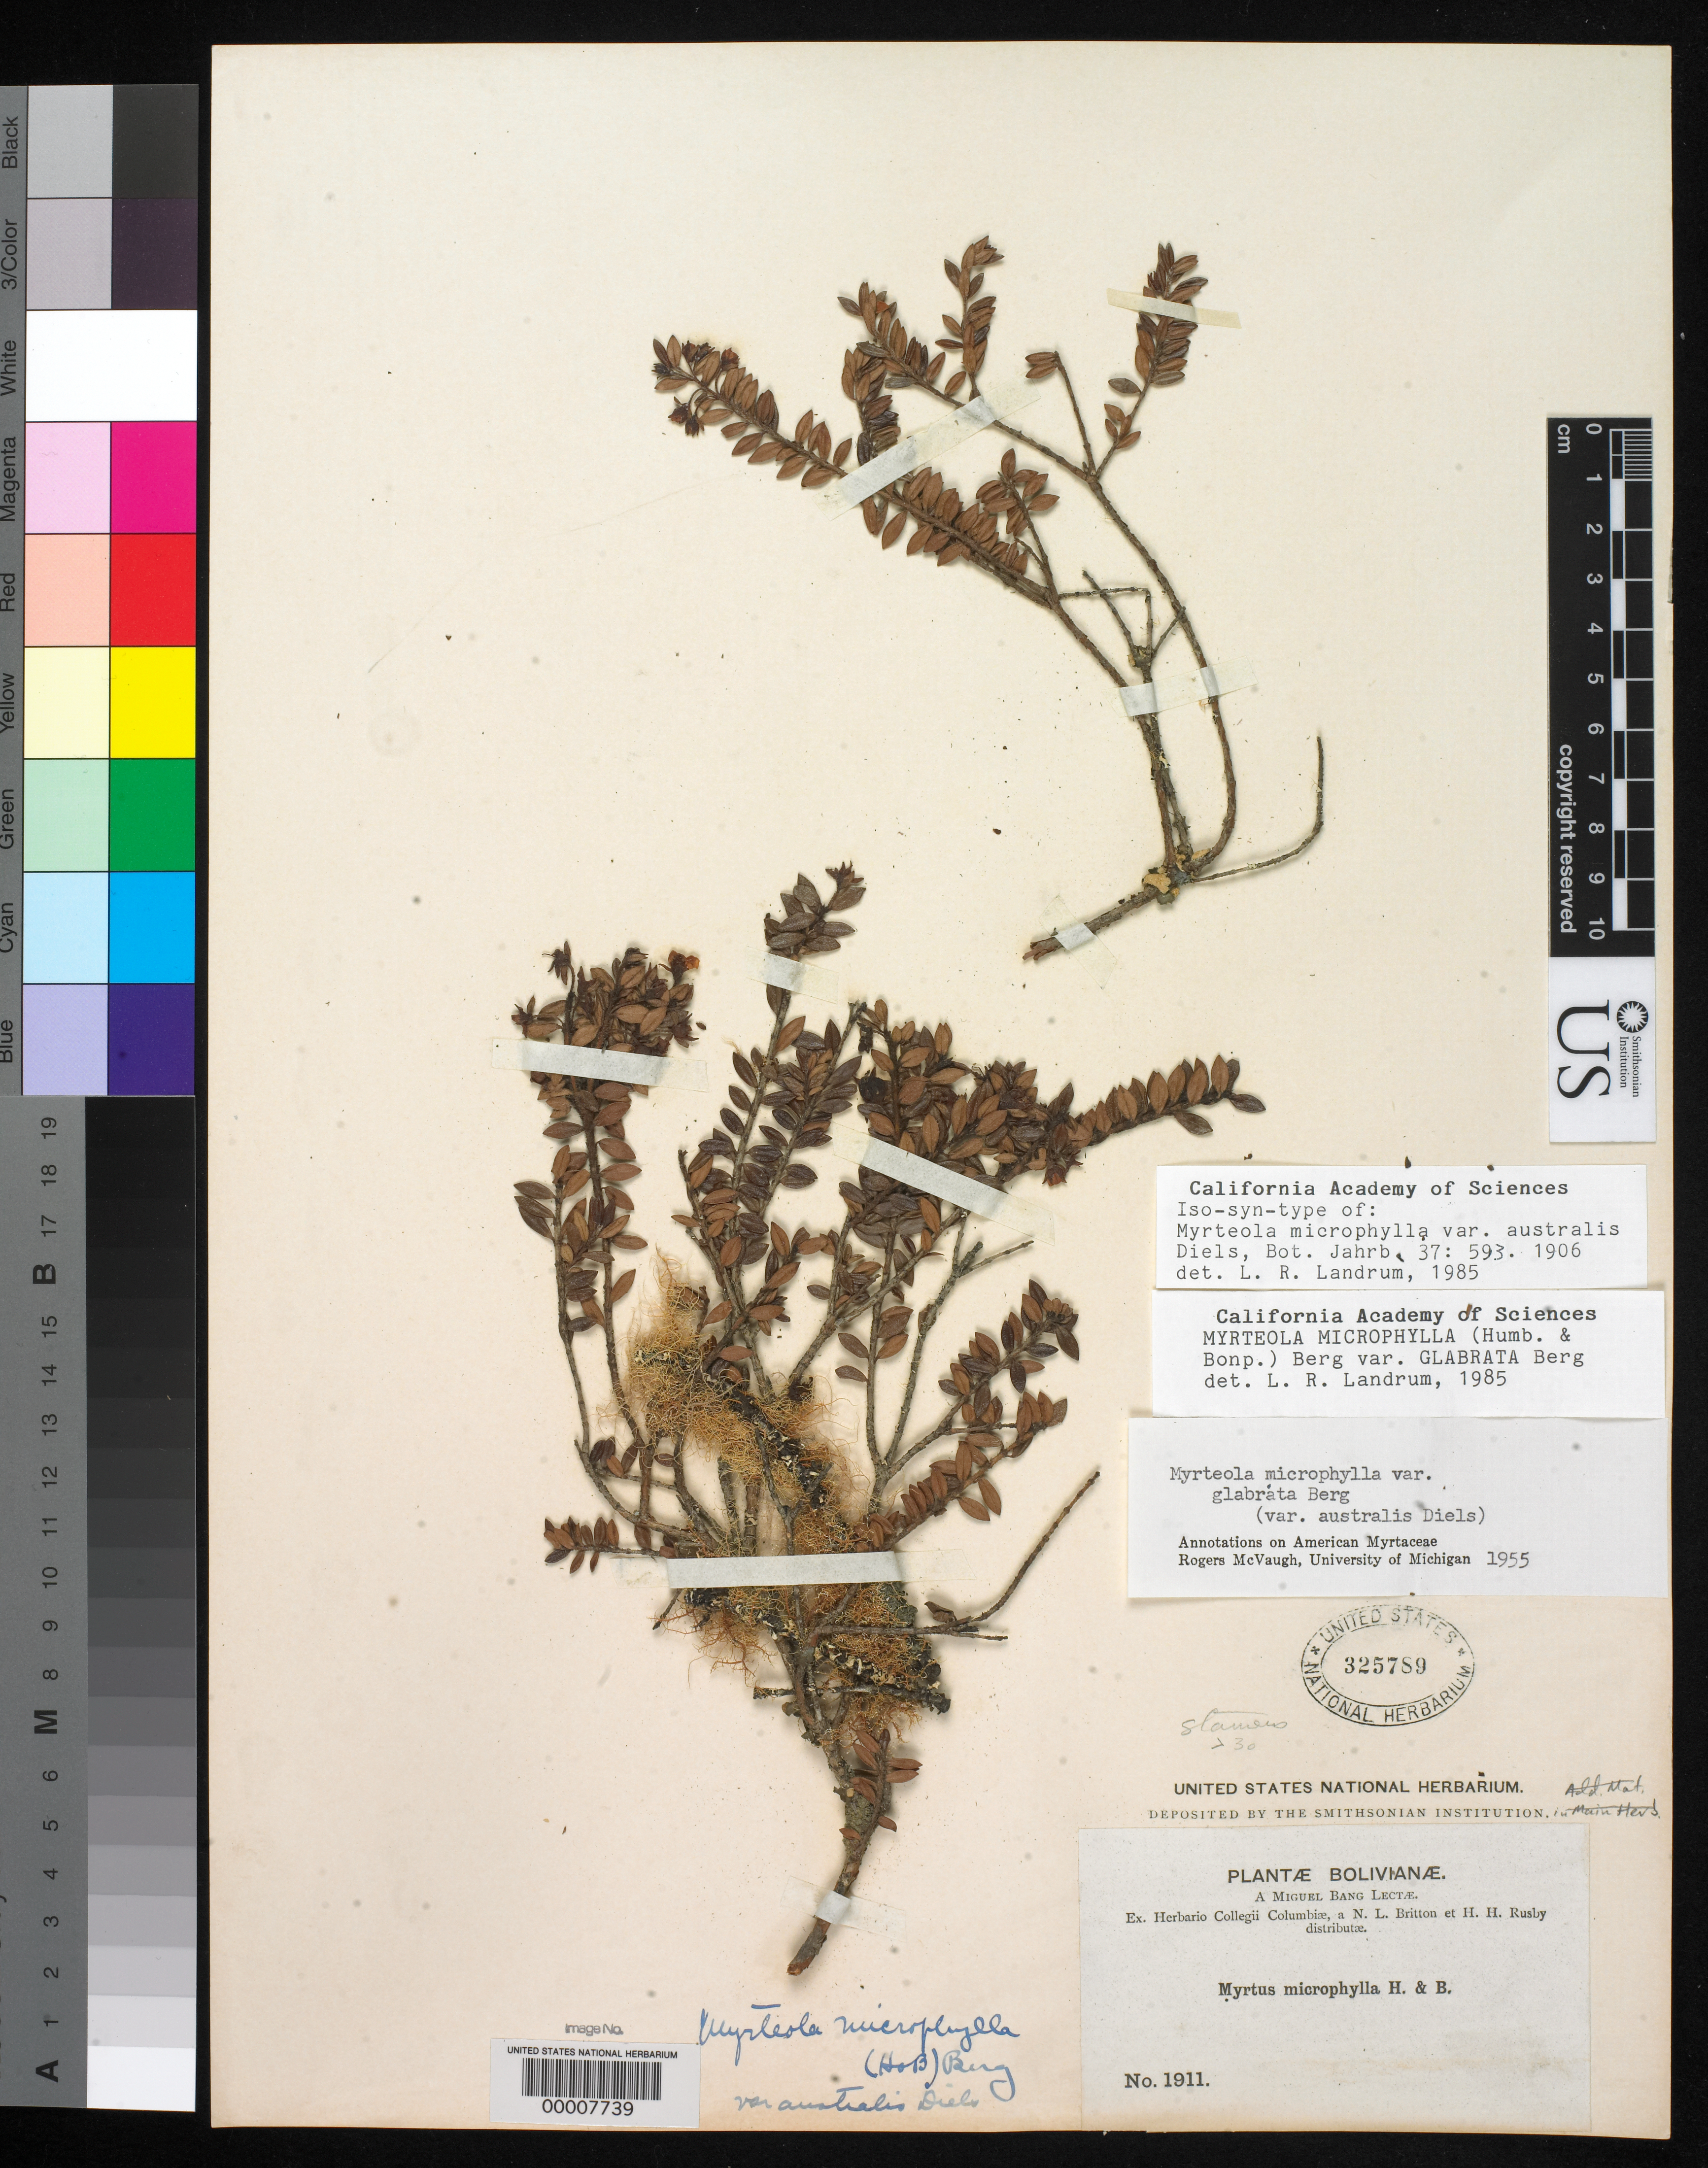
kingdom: Plantae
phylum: Tracheophyta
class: Magnoliopsida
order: Myrtales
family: Myrtaceae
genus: Myrteola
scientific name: Myrteola microphylla var. australis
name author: Diels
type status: Isosyntype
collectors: M. Bang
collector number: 1911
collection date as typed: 1892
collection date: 1892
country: Bolivia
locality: Mapiri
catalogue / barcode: US 325789